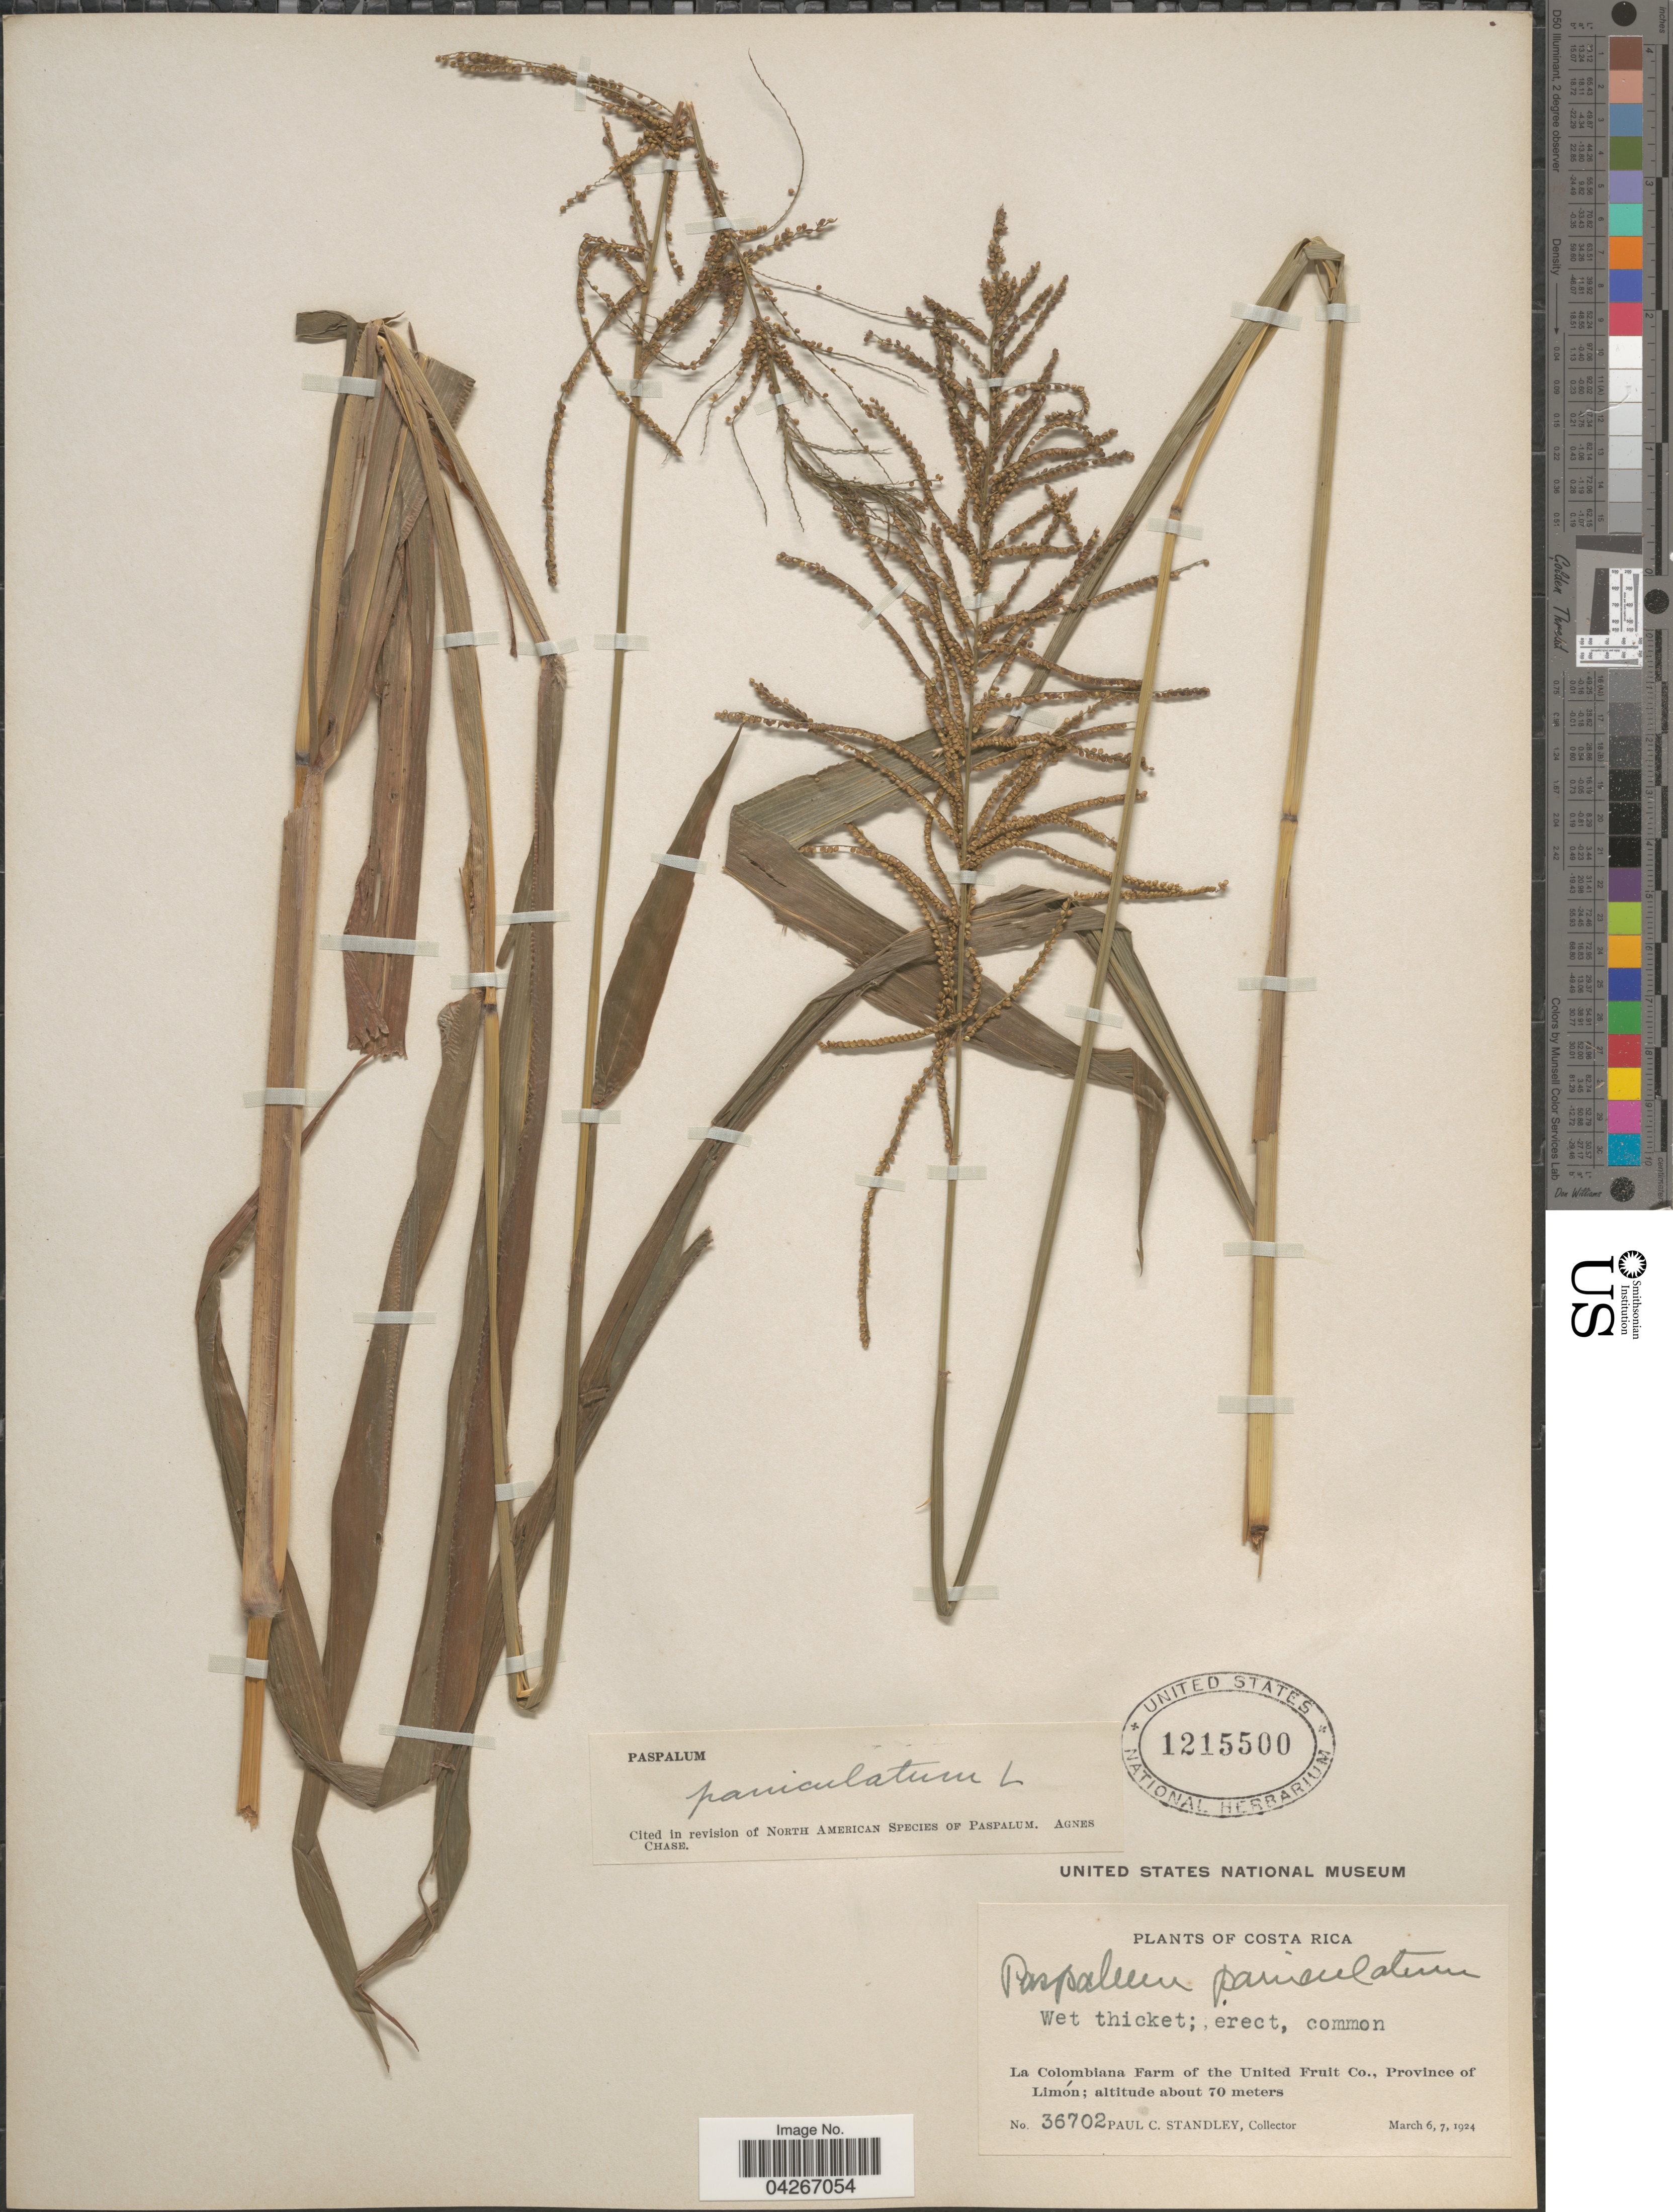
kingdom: Plantae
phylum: Tracheophyta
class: Liliopsida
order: Poales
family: Poaceae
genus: Paspalum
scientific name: Paspalum paniculatum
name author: L.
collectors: P. C. Standley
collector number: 36702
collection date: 1924-03-06/1924-03-07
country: Costa Rica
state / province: Limón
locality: La Colombiana Farm of the United Fruit Co.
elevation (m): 70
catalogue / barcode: US 121550